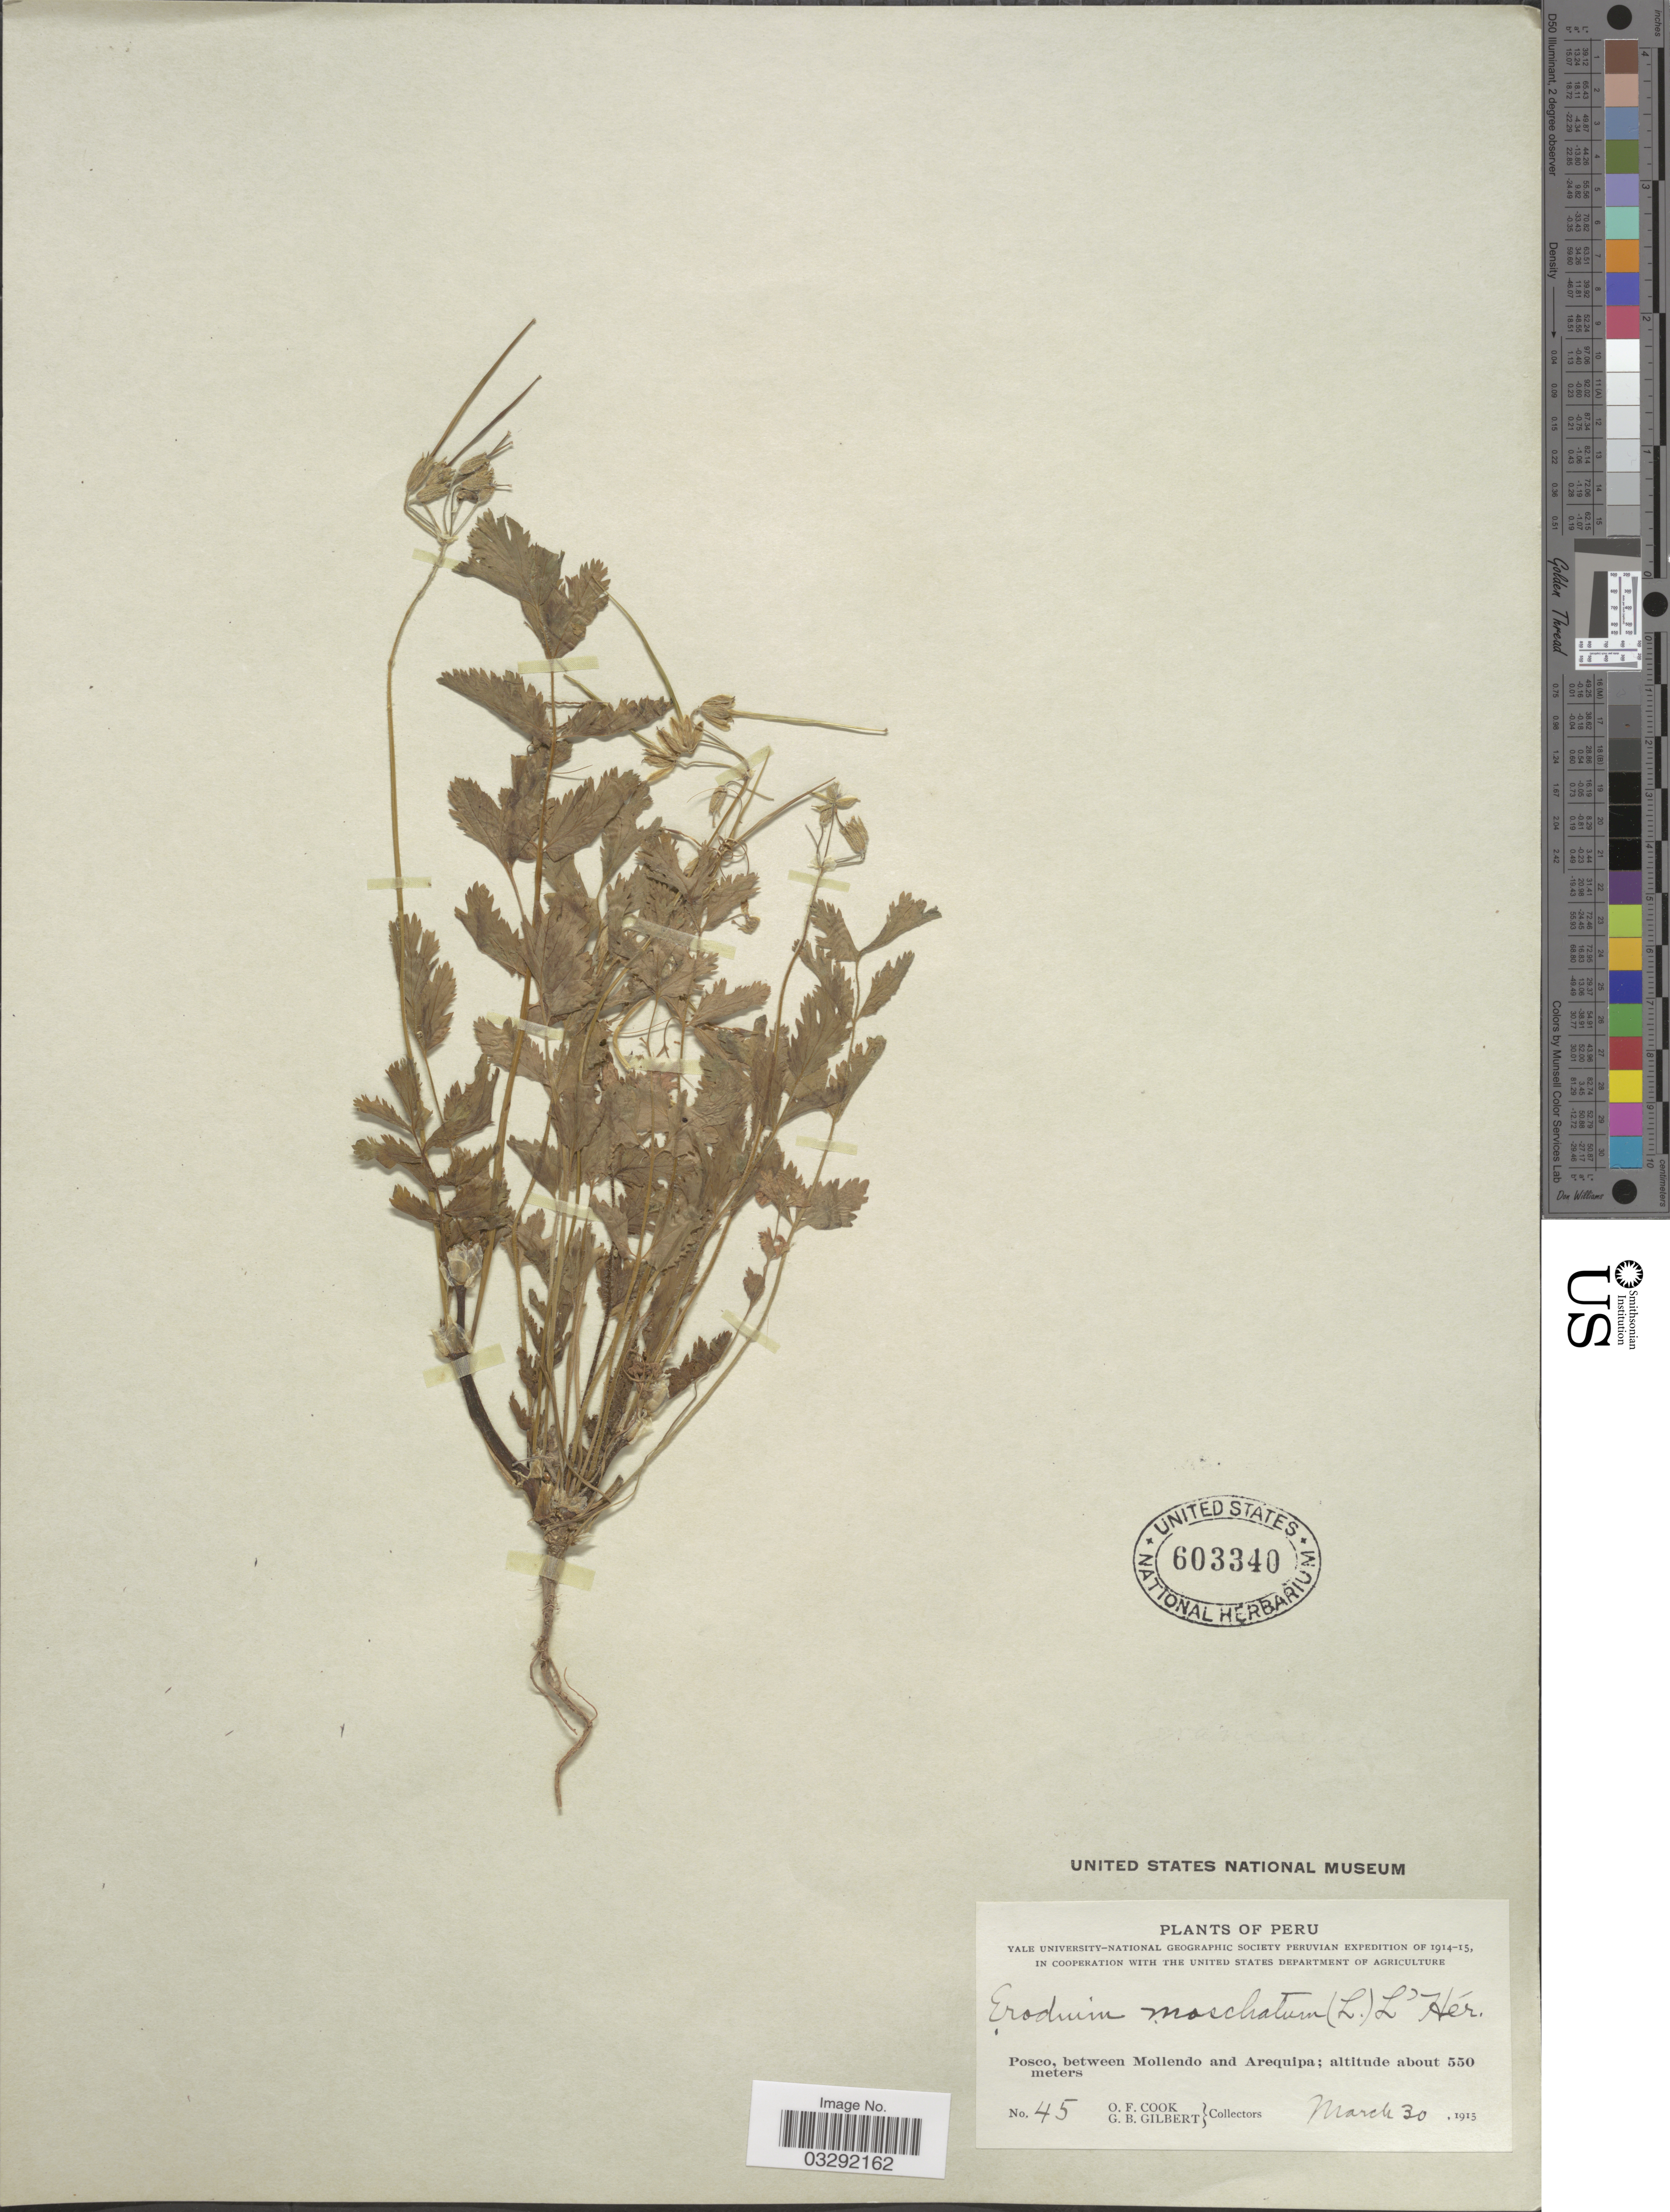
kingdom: Plantae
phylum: Tracheophyta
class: Magnoliopsida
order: Geraniales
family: Geraniaceae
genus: Erodium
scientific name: Erodium moschatum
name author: (L.) L'Hér. ex Aiton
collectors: O. F. Cook & G. B. Gilbert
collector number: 45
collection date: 1915-03-30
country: Peru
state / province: Arequipa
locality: Posco, between Mollendo and Arequipa.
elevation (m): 550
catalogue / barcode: US 603340